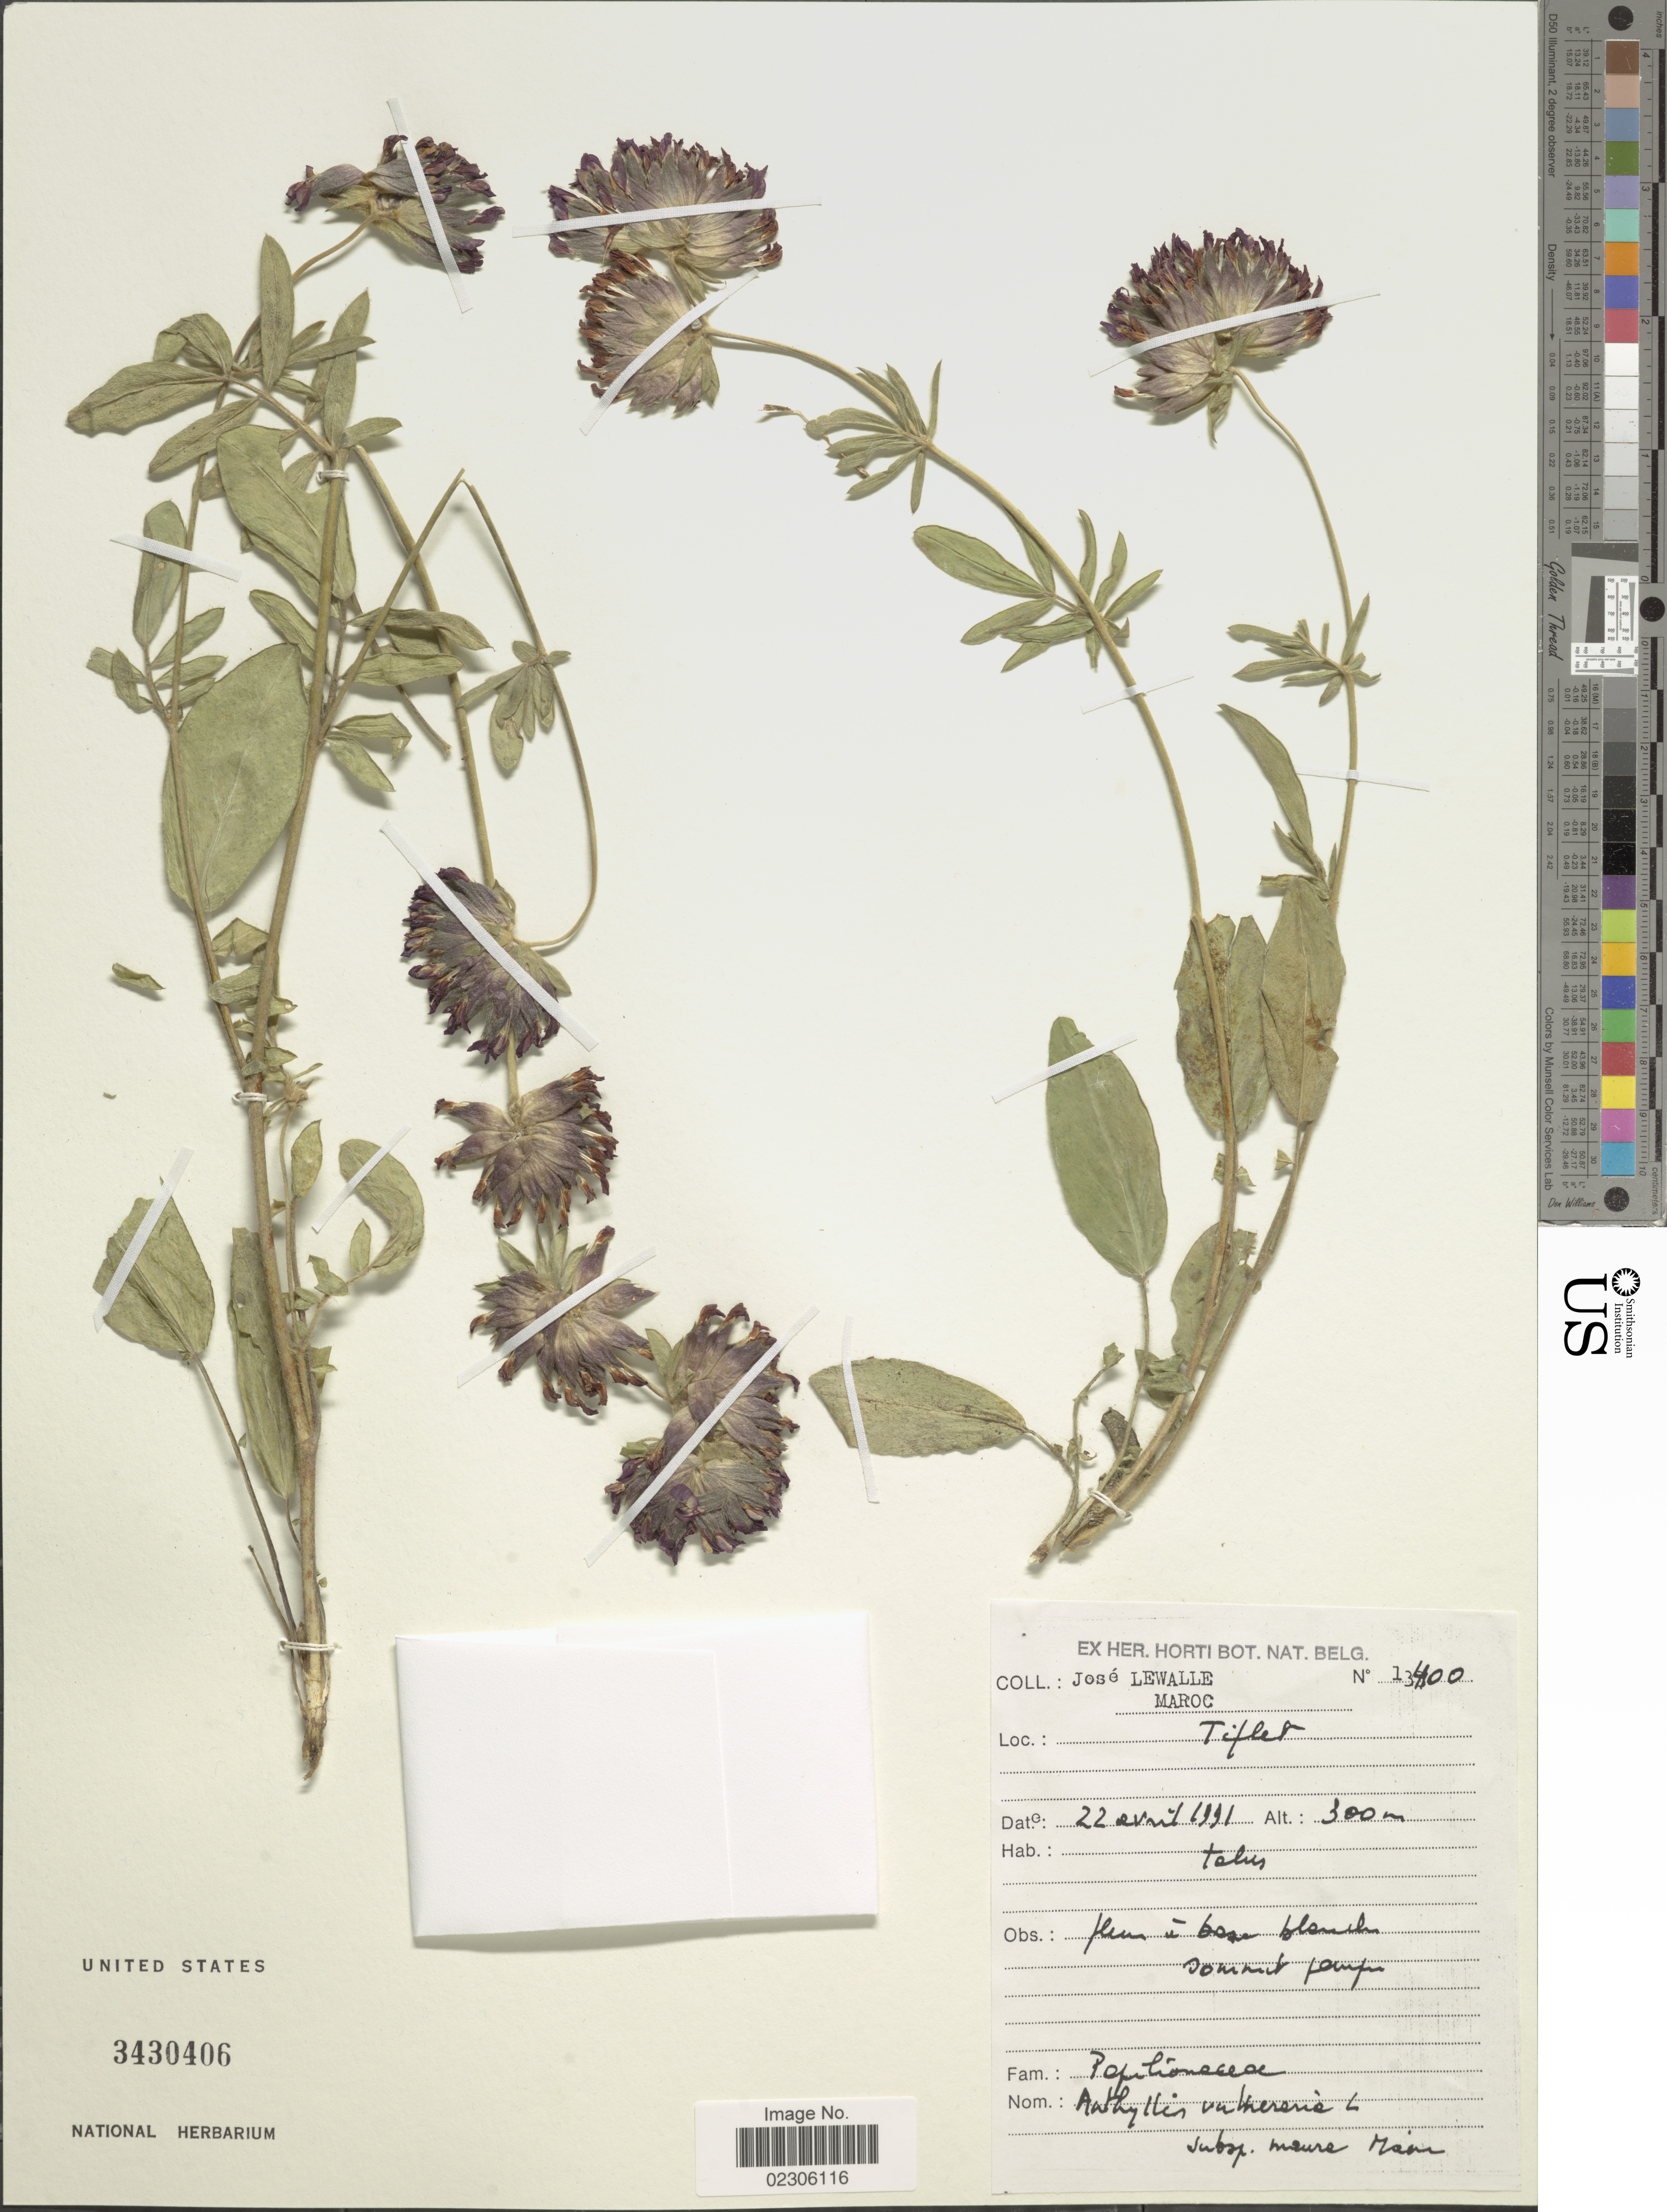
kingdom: Plantae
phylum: Tracheophyta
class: Magnoliopsida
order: Fabales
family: Fabaceae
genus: Anthyllis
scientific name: Anthyllis vulneraria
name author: L.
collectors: J. Lewalle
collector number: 13400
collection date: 1991-04-22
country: Morocco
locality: MMaroc, Tifler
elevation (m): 300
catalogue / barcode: US 3430406